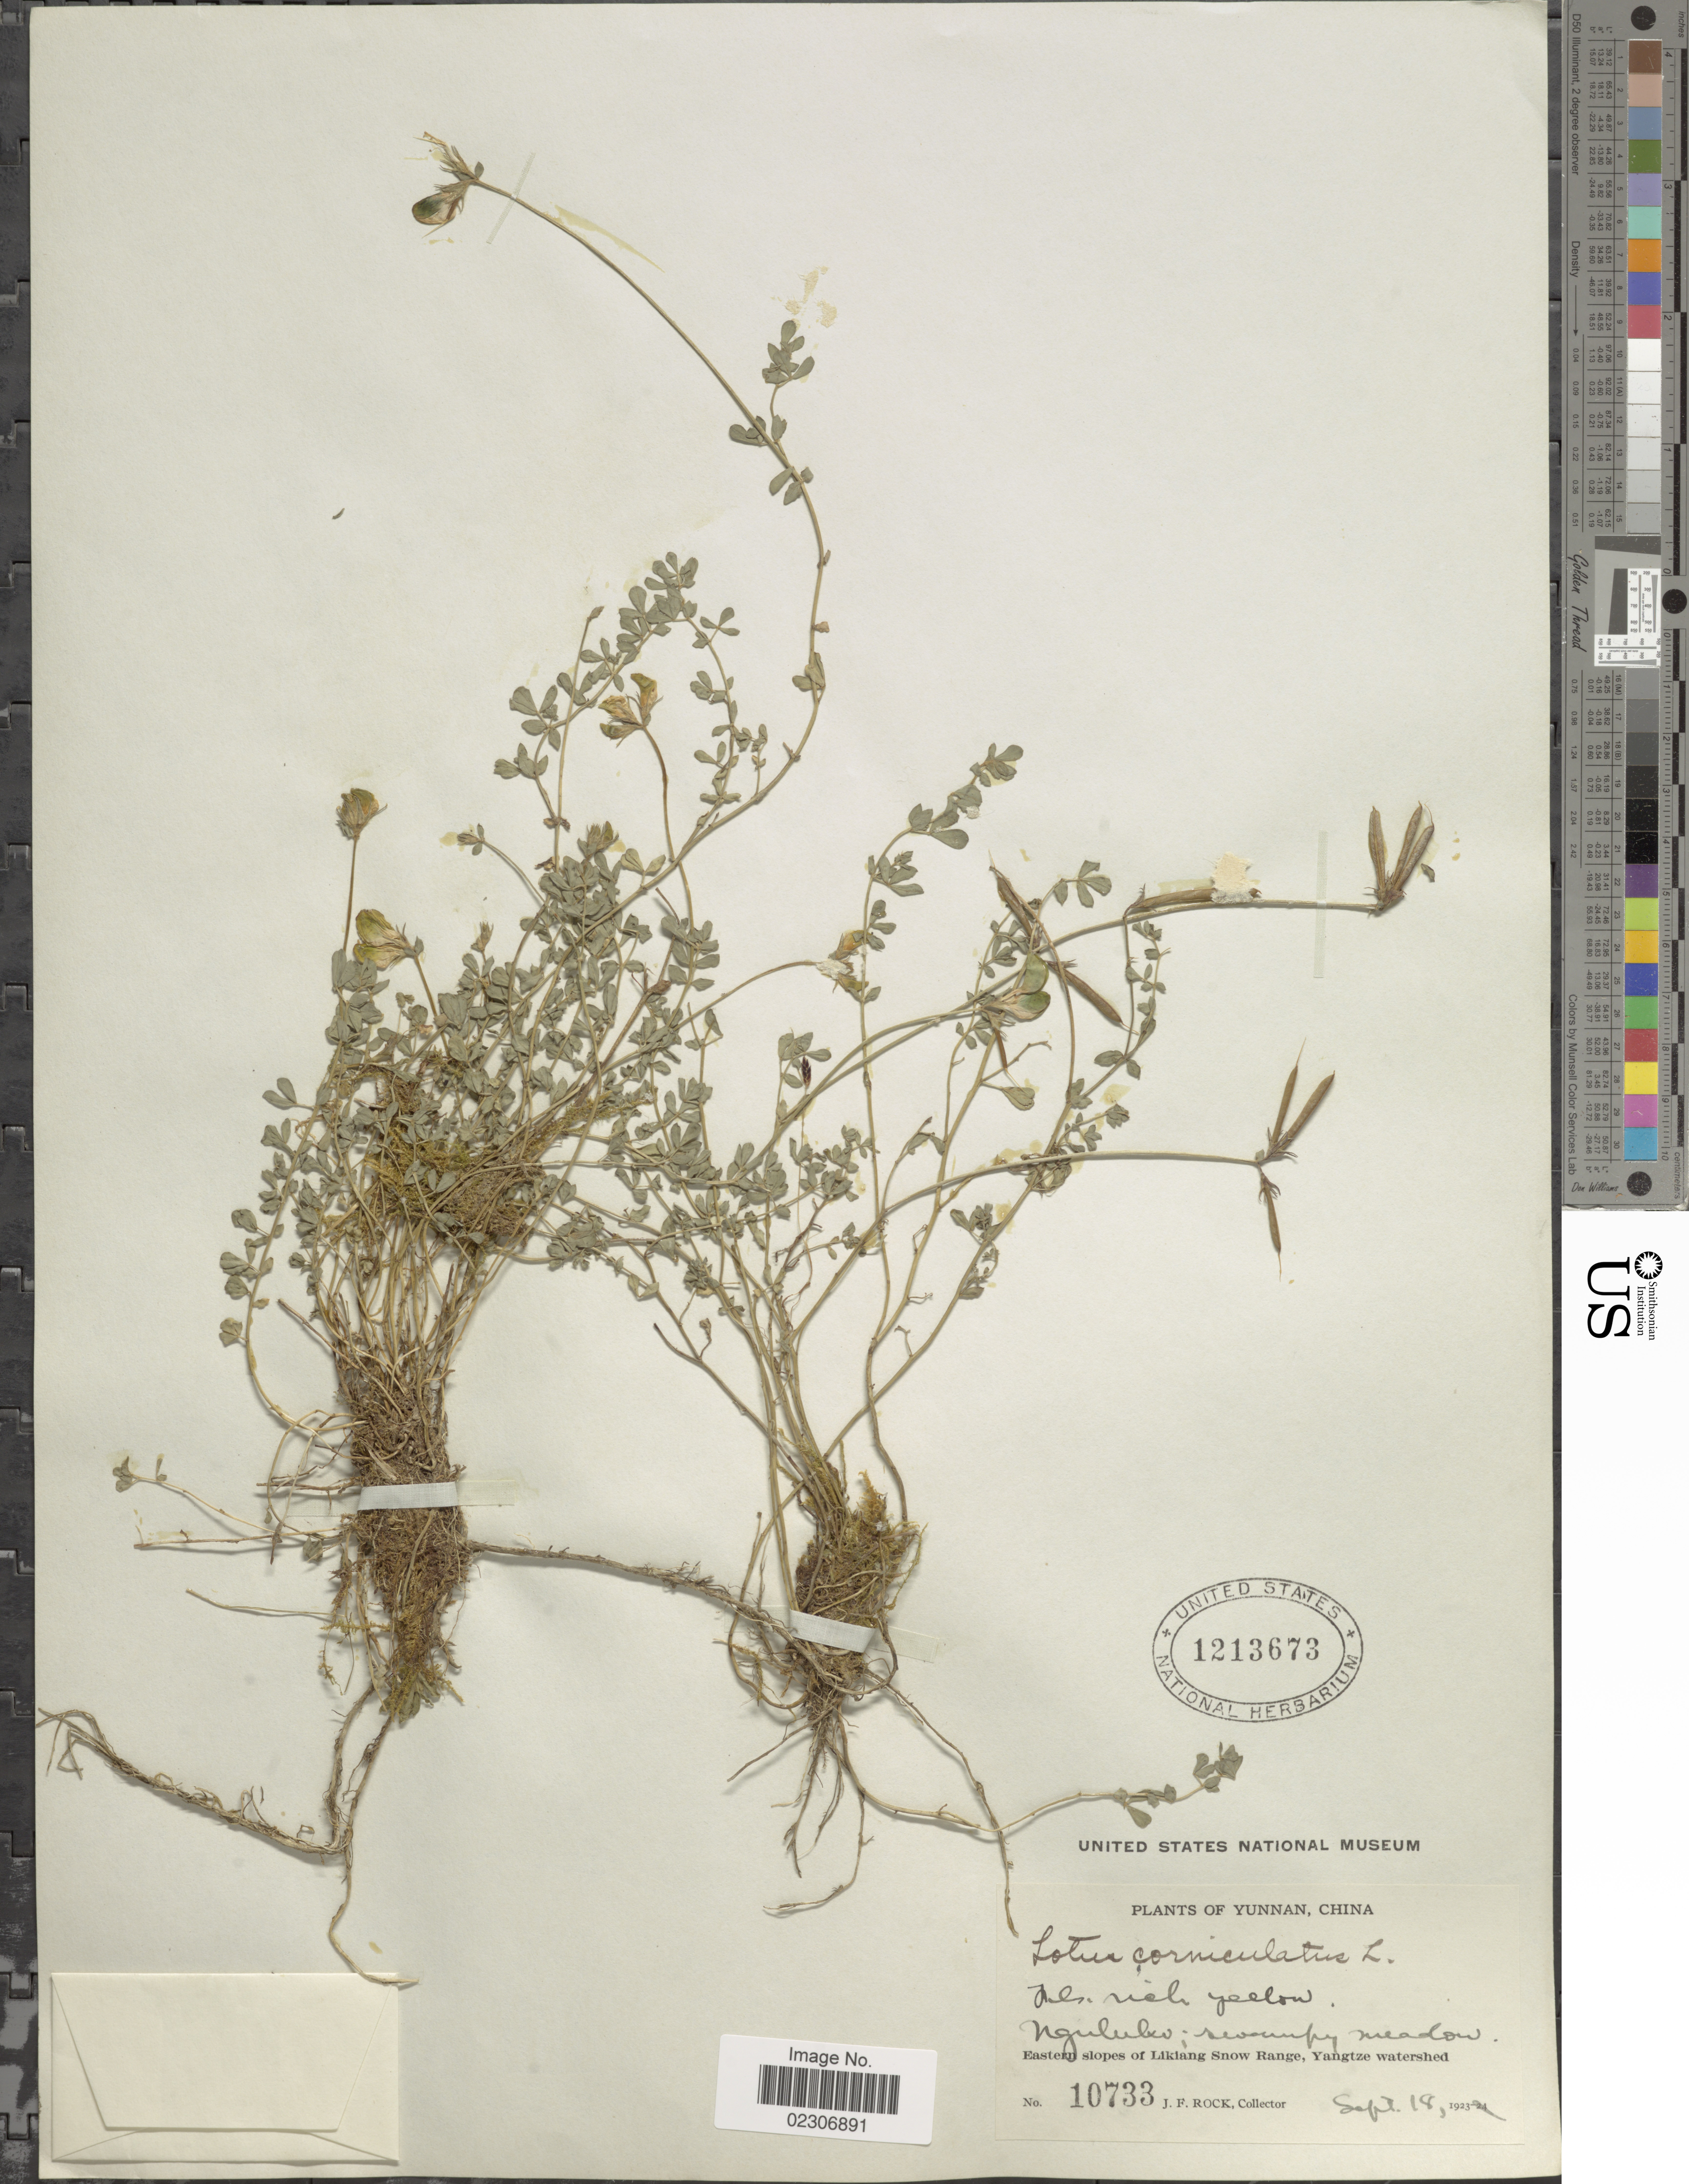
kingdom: Plantae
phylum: Tracheophyta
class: Magnoliopsida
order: Fabales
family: Fabaceae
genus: Lotus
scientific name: Lotus corniculatus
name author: L.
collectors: J. Rock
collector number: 10733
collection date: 1923-09-18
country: China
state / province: Yunnan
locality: Nguluke, Swampy meadow. eastern slopes of Likiang Snow Range, Yangtze watershed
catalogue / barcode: US 1213673